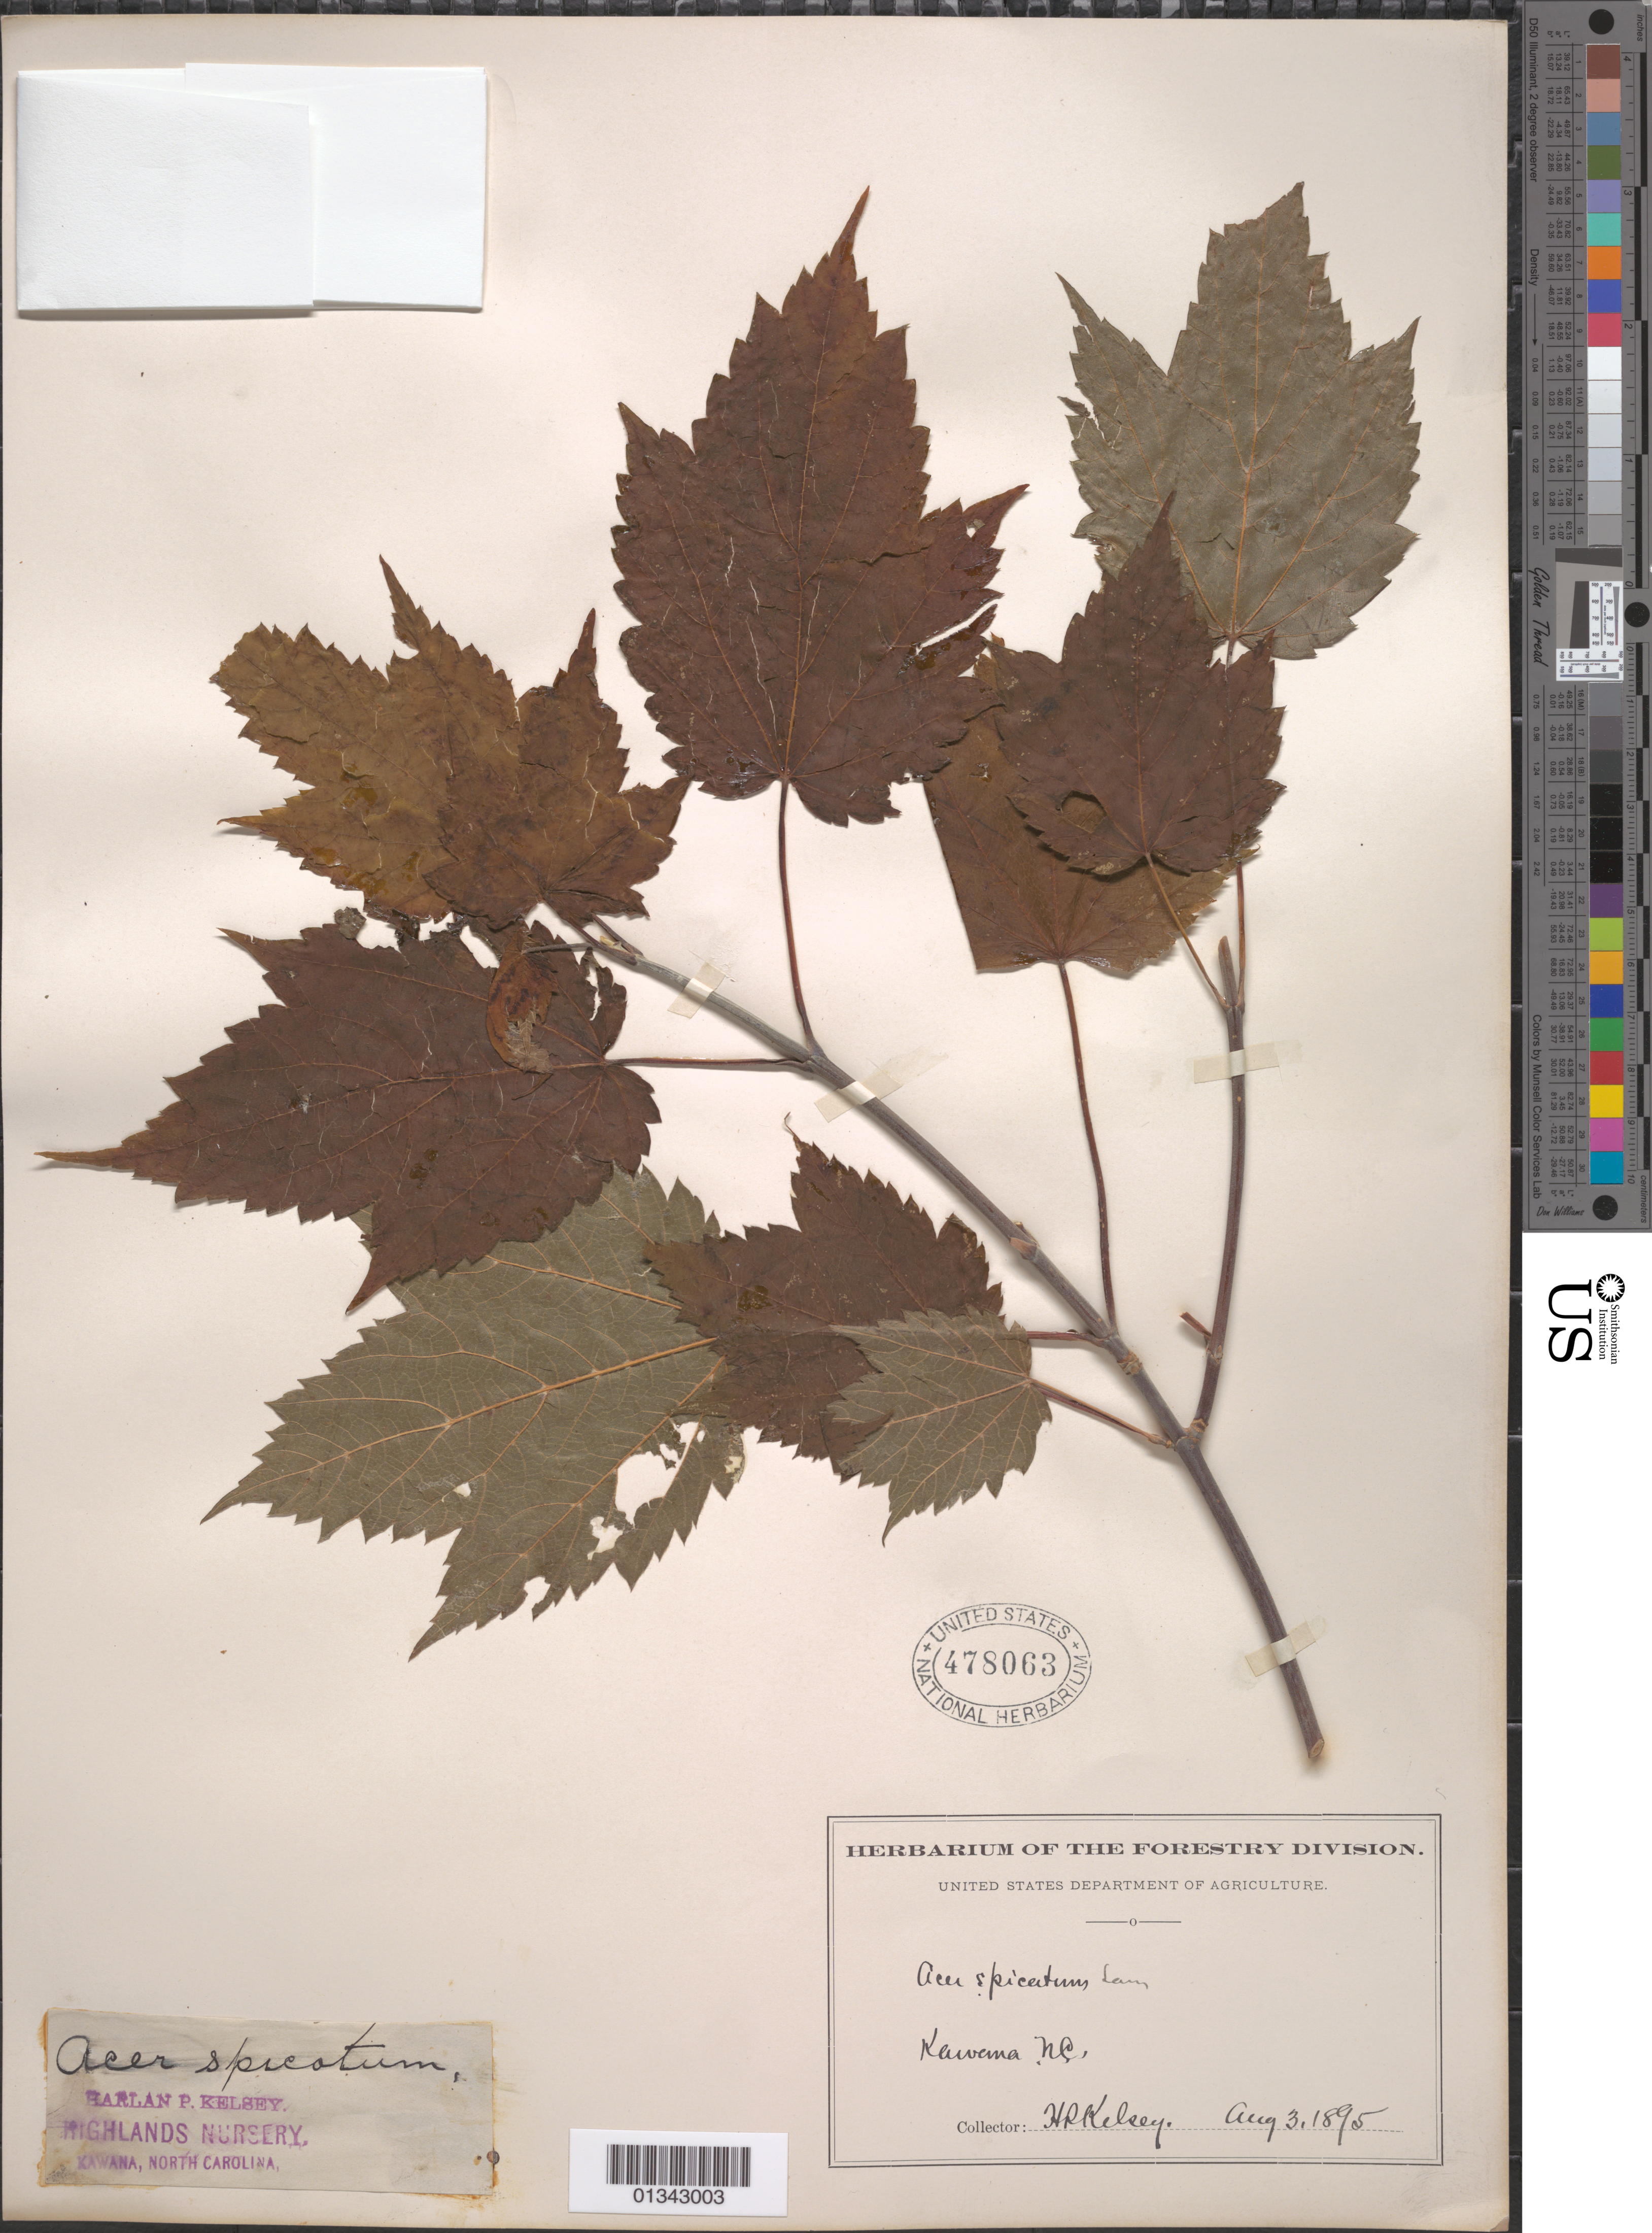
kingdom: Plantae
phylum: Tracheophyta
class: Magnoliopsida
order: Sapindales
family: Sapindaceae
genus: Acer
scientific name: Acer spicatum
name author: Lam.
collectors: H. Kelsey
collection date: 1895-08-03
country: United States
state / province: North Carolina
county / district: Avery County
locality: Avery County, Kawana, Highlands Nursery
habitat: Nursery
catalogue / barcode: US 478063